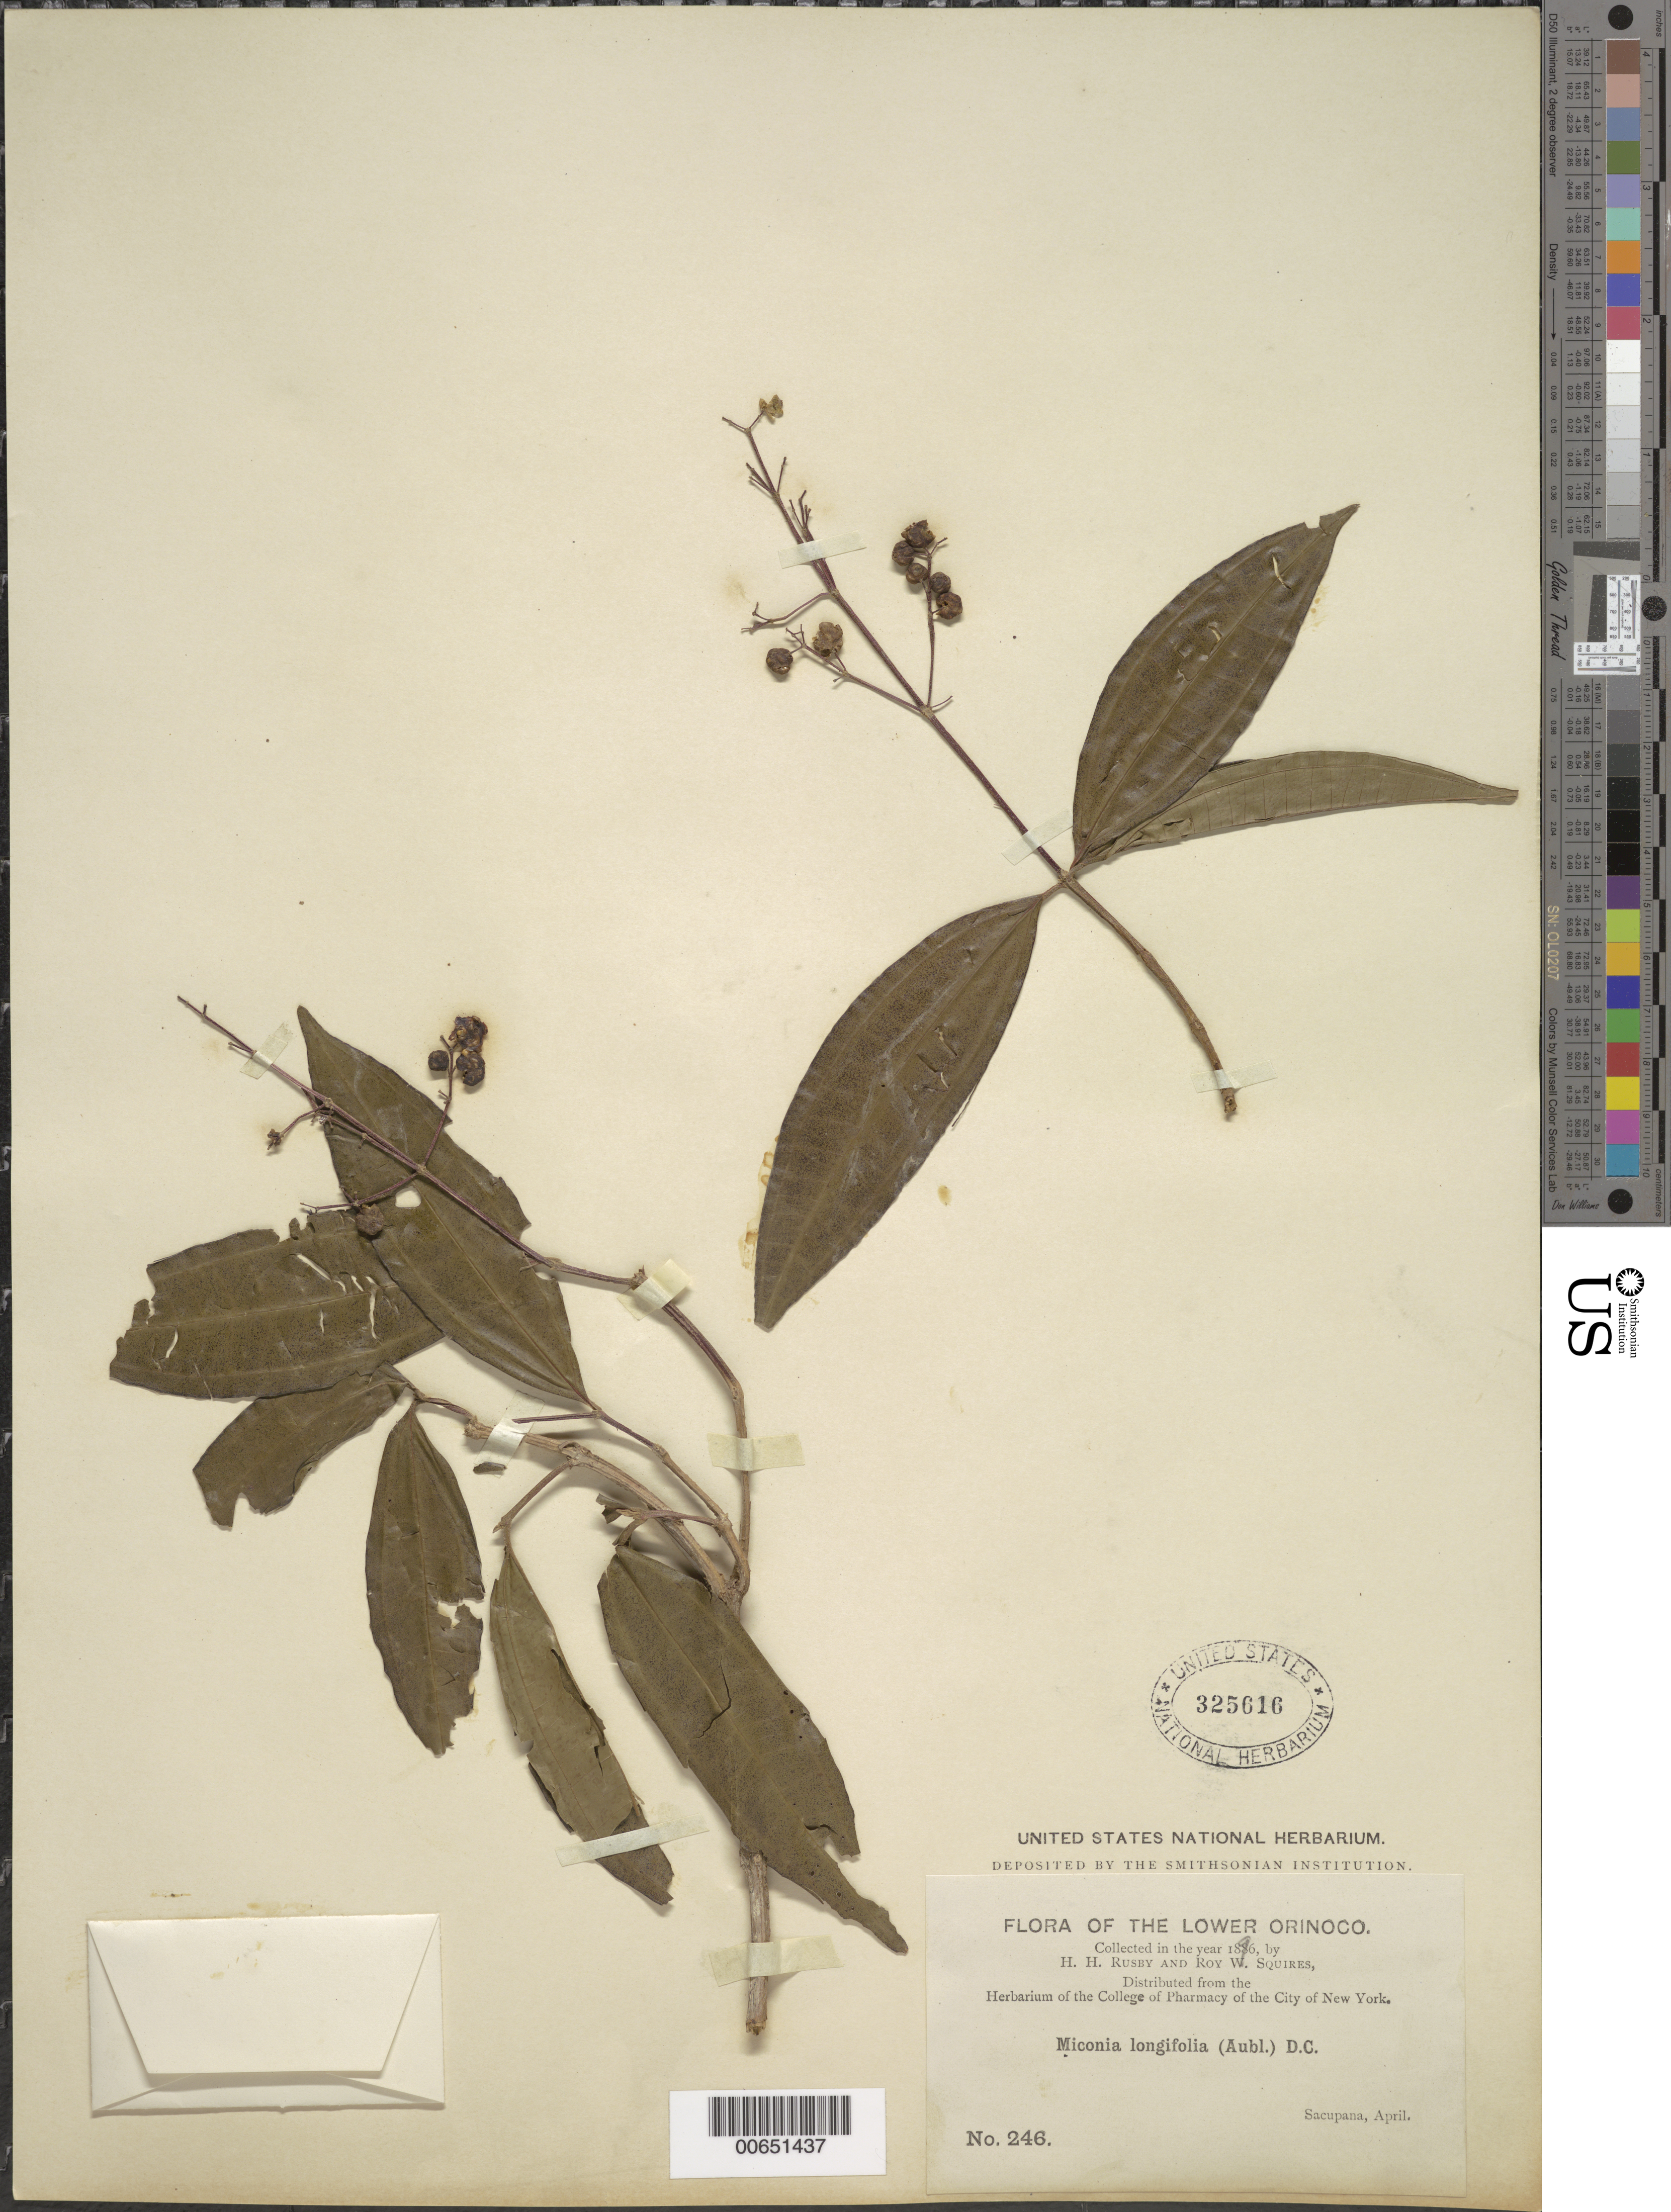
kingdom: Plantae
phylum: Tracheophyta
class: Magnoliopsida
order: Myrtales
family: Melastomataceae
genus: Miconia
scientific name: Miconia longifolia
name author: (Aubl.) DC.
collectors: H. H. Rusby & R. Squires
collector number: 246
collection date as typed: April 1896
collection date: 1896-04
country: Venezuela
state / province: Delta Amacuro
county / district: Antonio Díaz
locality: Lower Orinoco, Sacupana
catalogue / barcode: US 325616